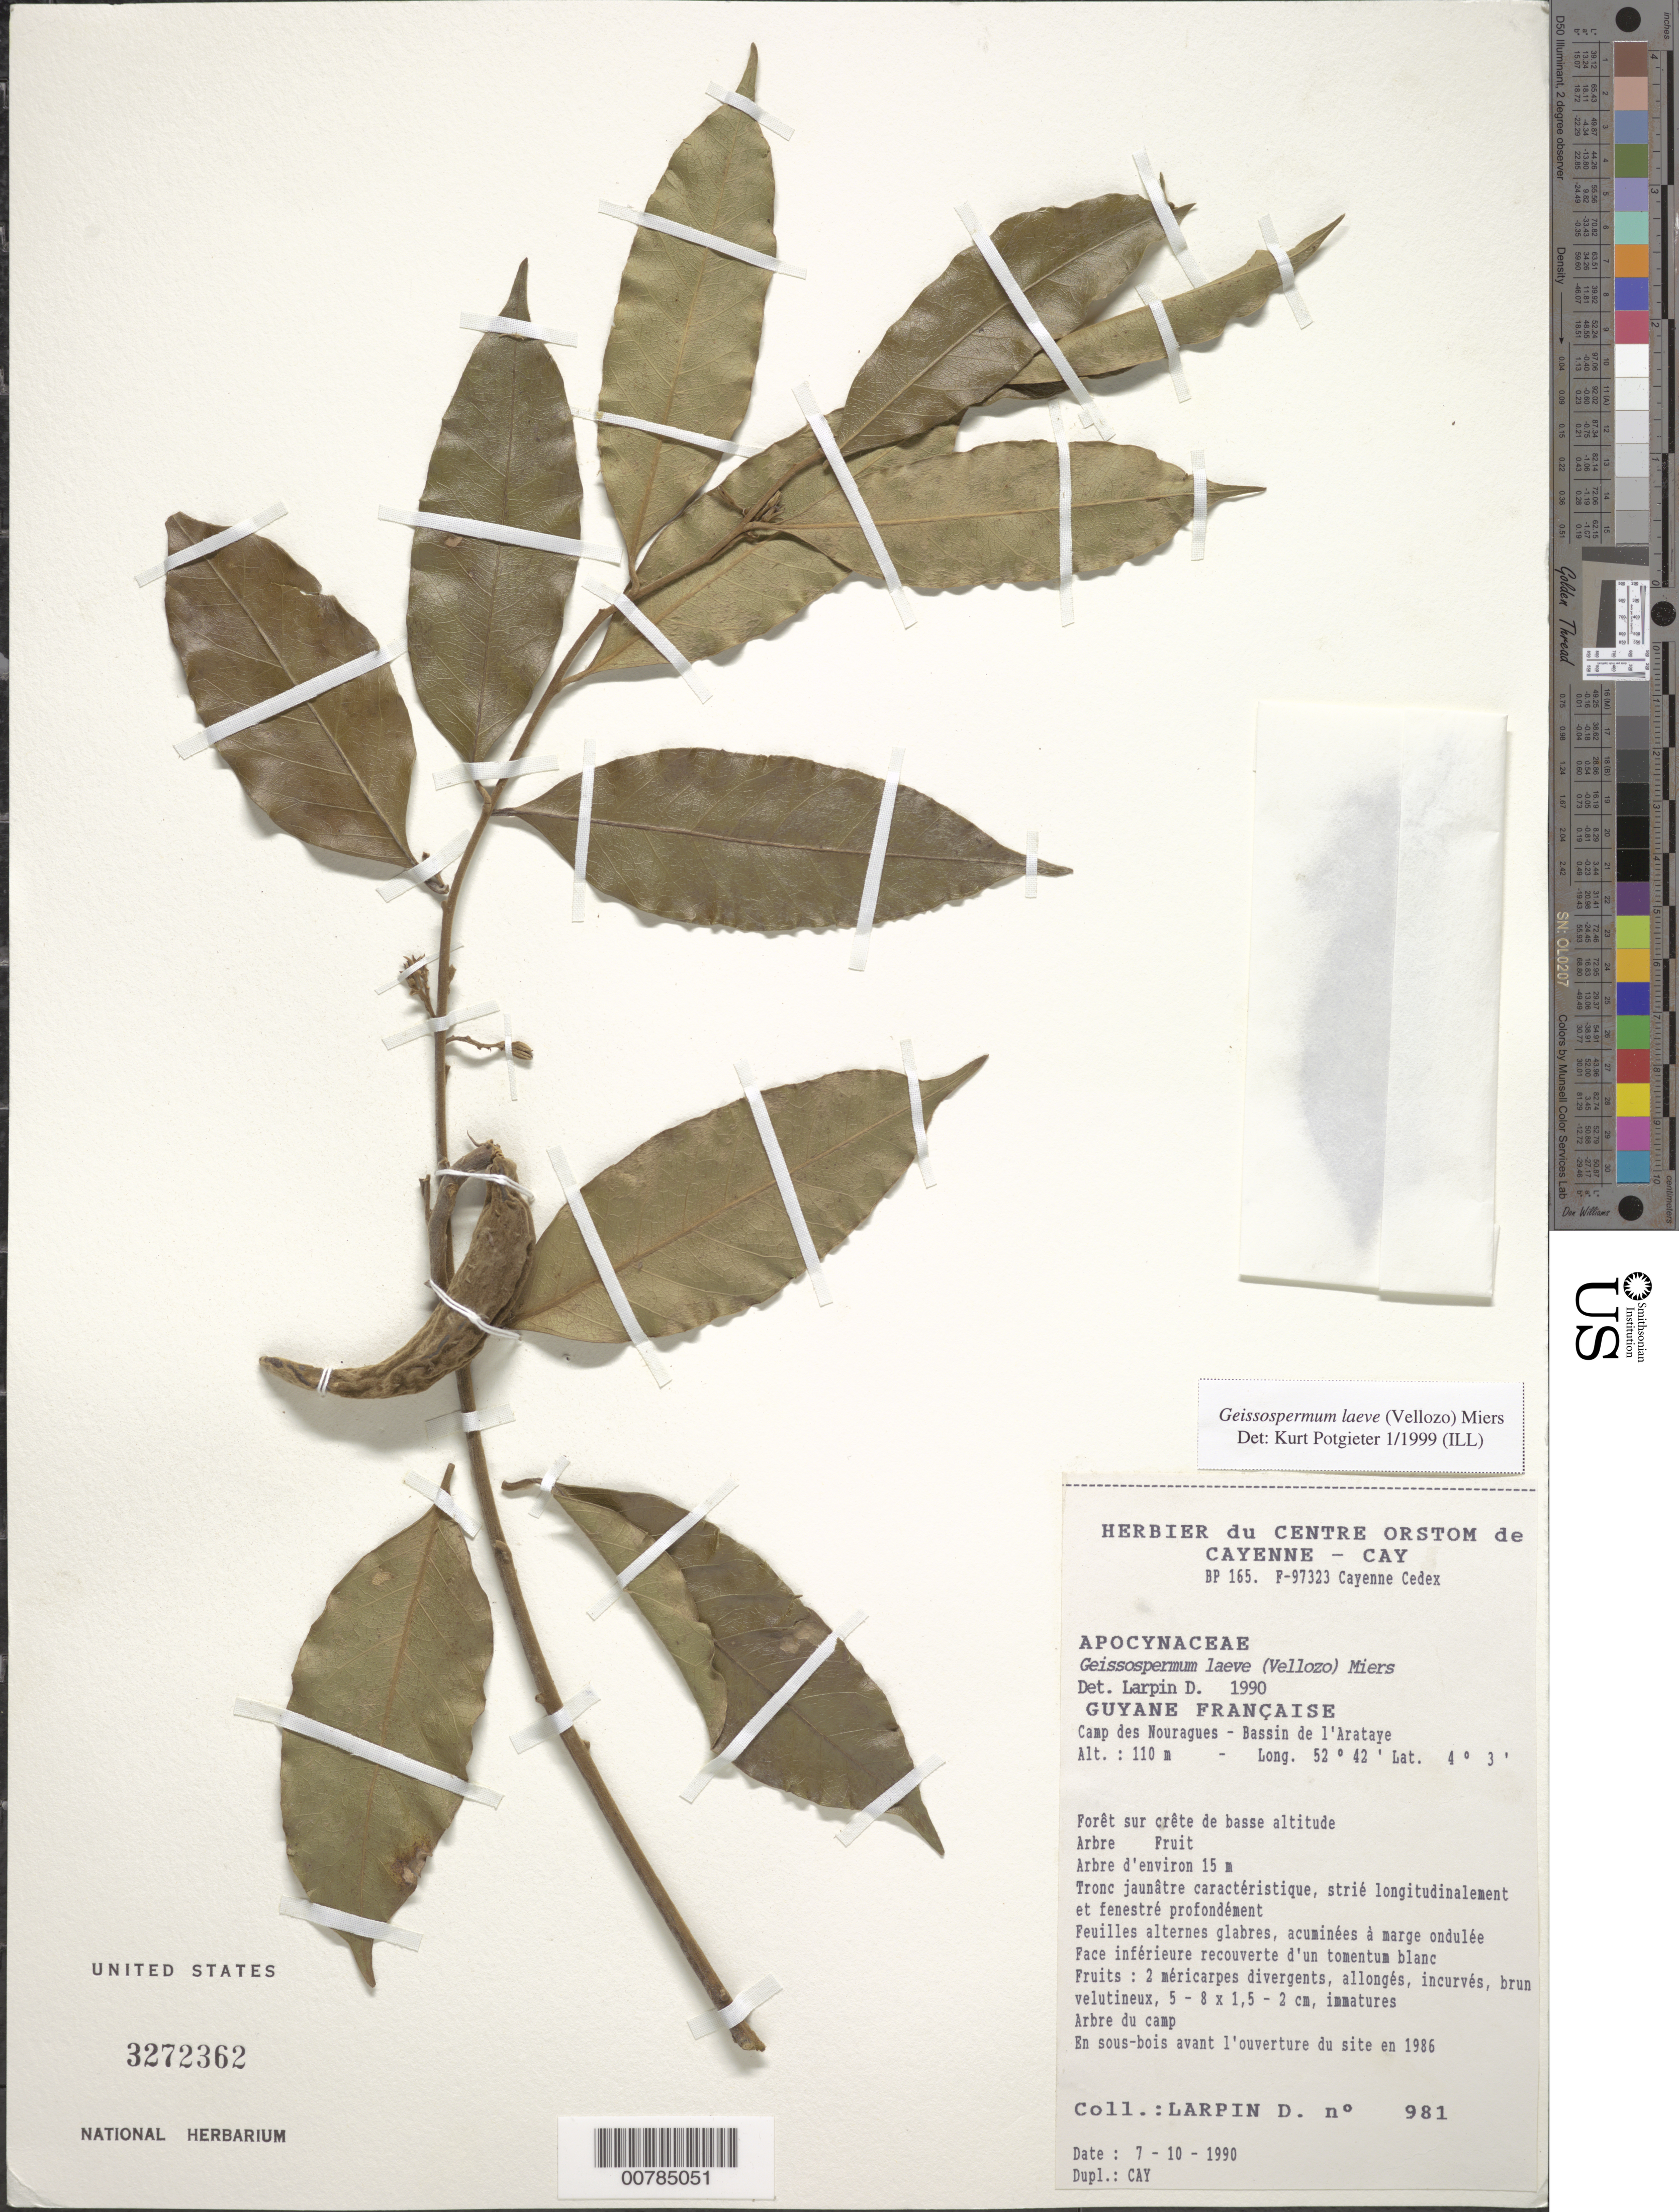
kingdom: Plantae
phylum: Tracheophyta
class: Magnoliopsida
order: Gentianales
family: Apocynaceae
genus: Geissospermum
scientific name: Geissospermum laeve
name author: (Thunb.) Miers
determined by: Potgieter, K.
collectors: D. Larpin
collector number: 981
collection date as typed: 7-Oct-90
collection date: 1990-10-07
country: French Guiana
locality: Station des Nouragues, Bassin de l'Approuague, Arataye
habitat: Forest on low altitude ridge; understory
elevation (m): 110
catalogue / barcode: US 3272362